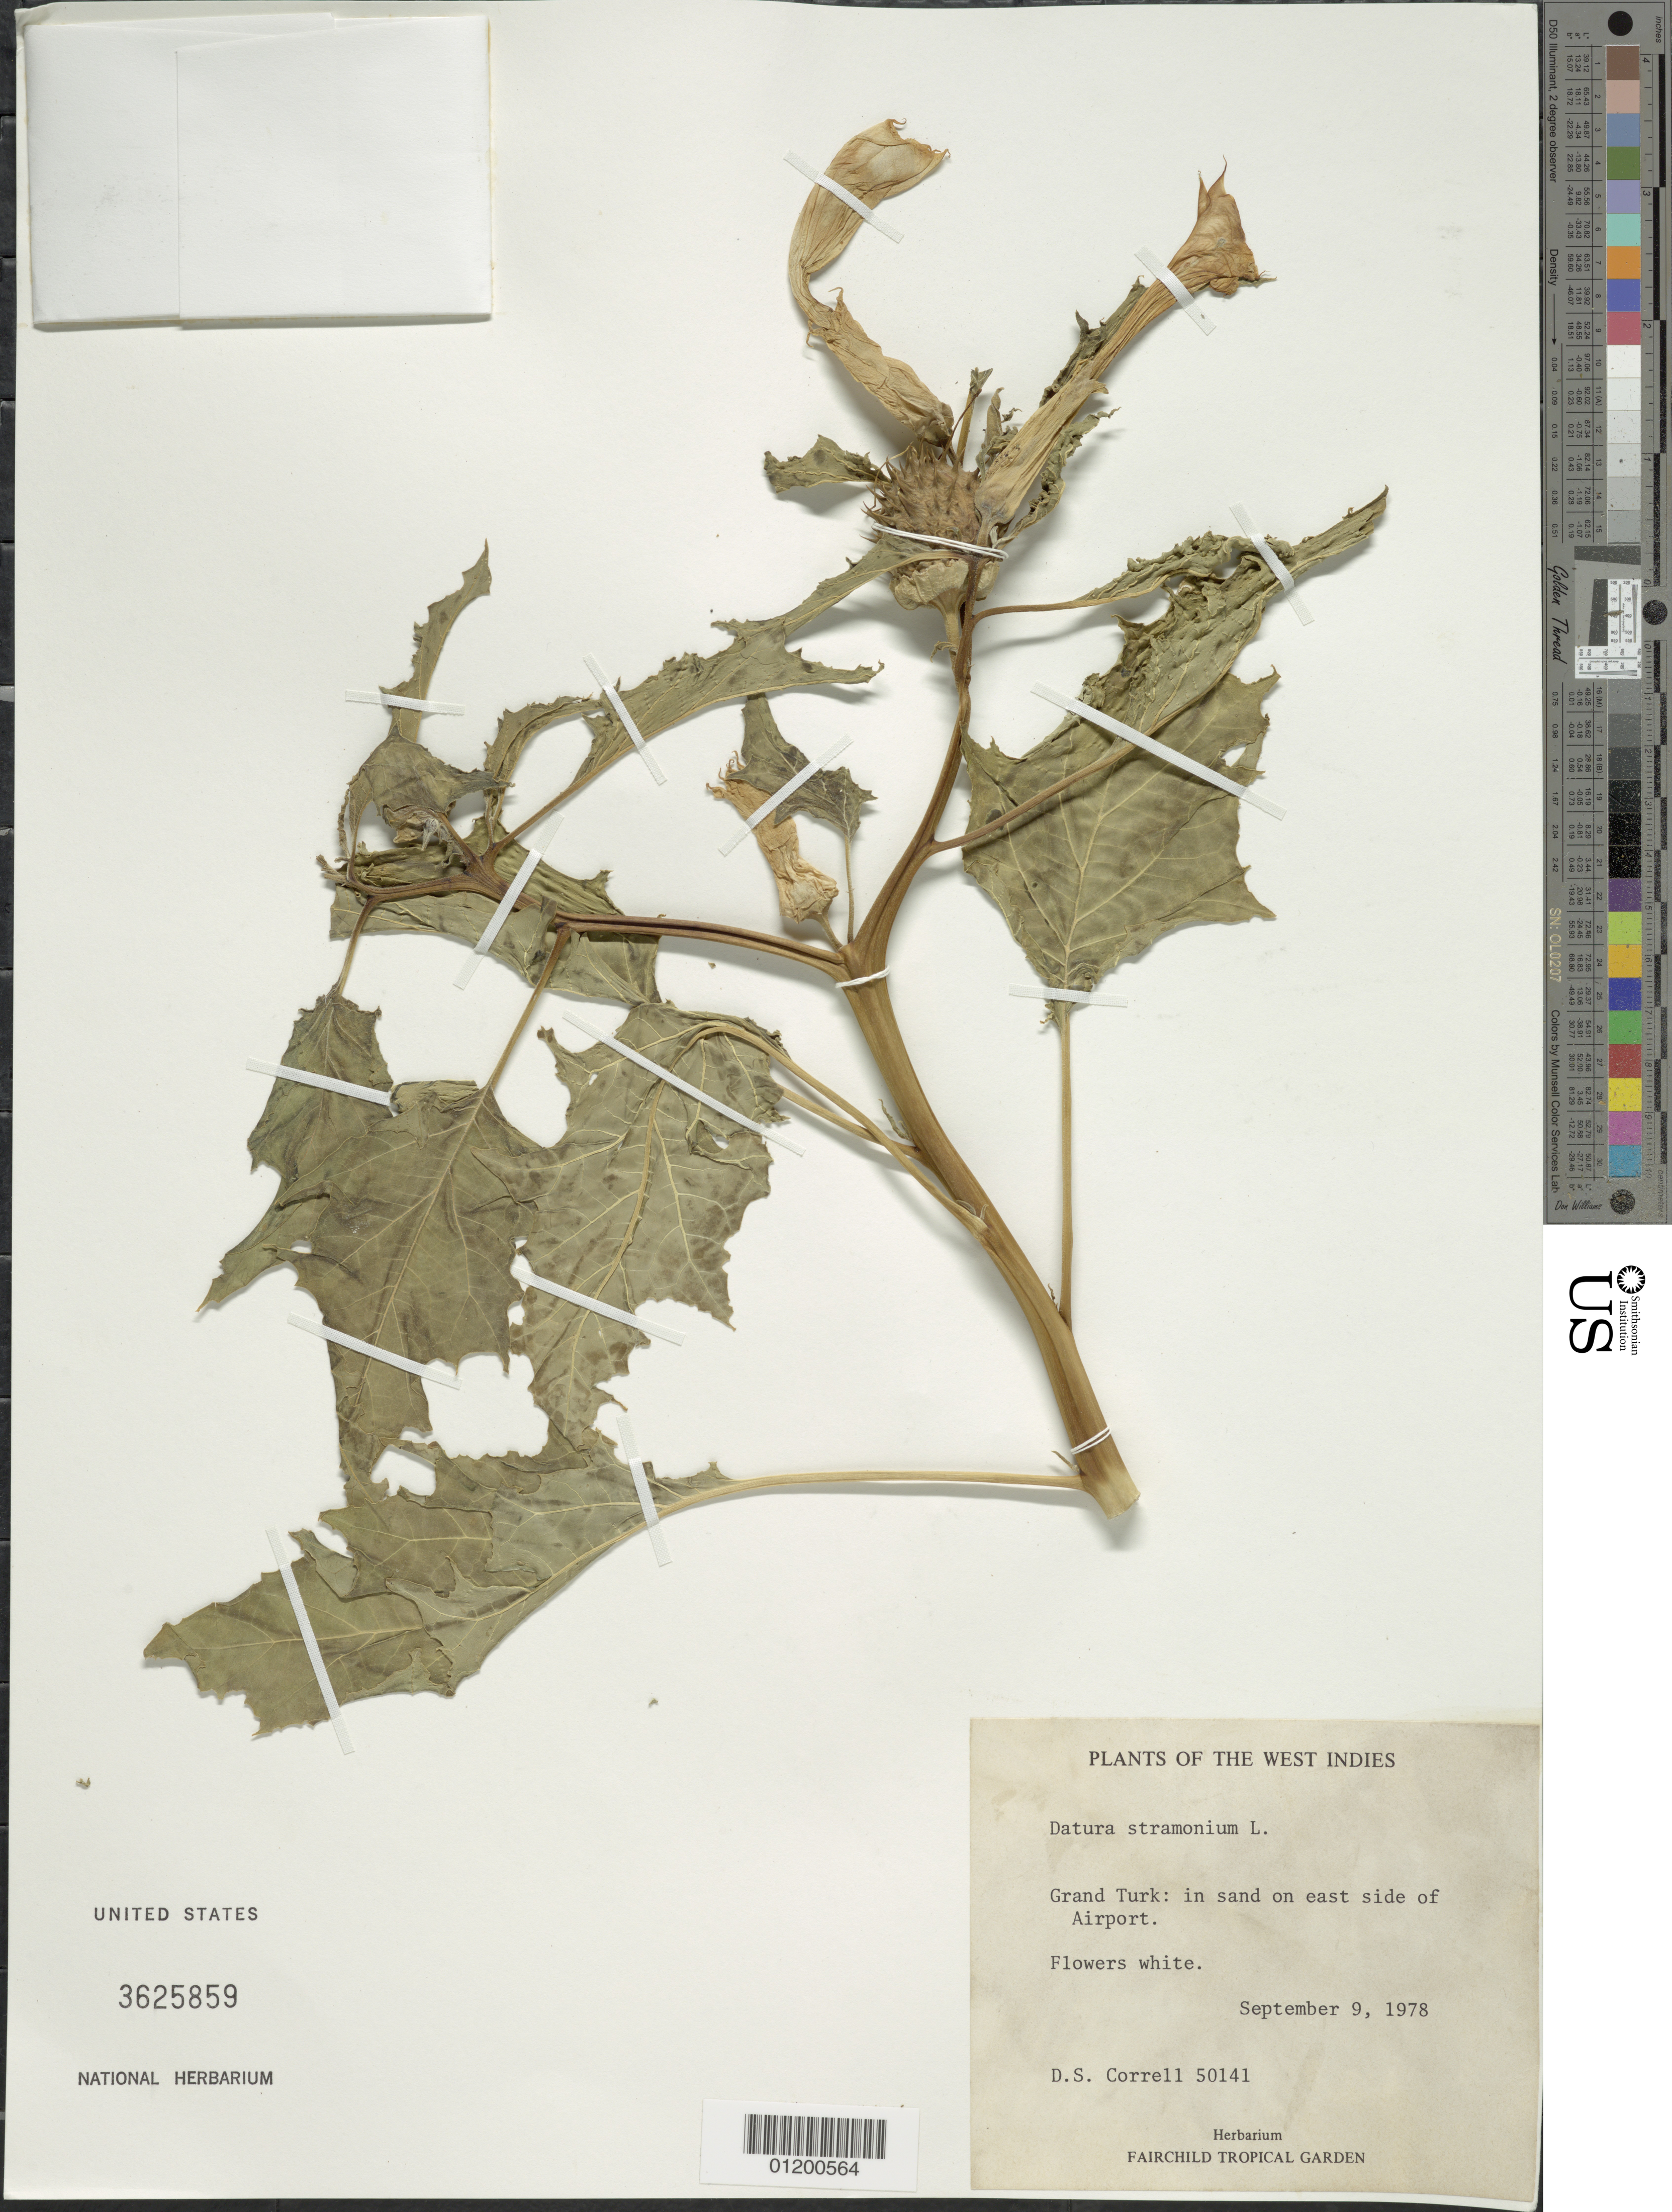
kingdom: Plantae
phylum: Tracheophyta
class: Magnoliopsida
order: Solanales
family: Solanaceae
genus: Datura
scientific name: Datura stramonium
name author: L.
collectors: D. S. Correll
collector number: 50141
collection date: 1978-09-09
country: Bahamas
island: Grand Turk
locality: In sand on E side of Airport.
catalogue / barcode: US 3625859